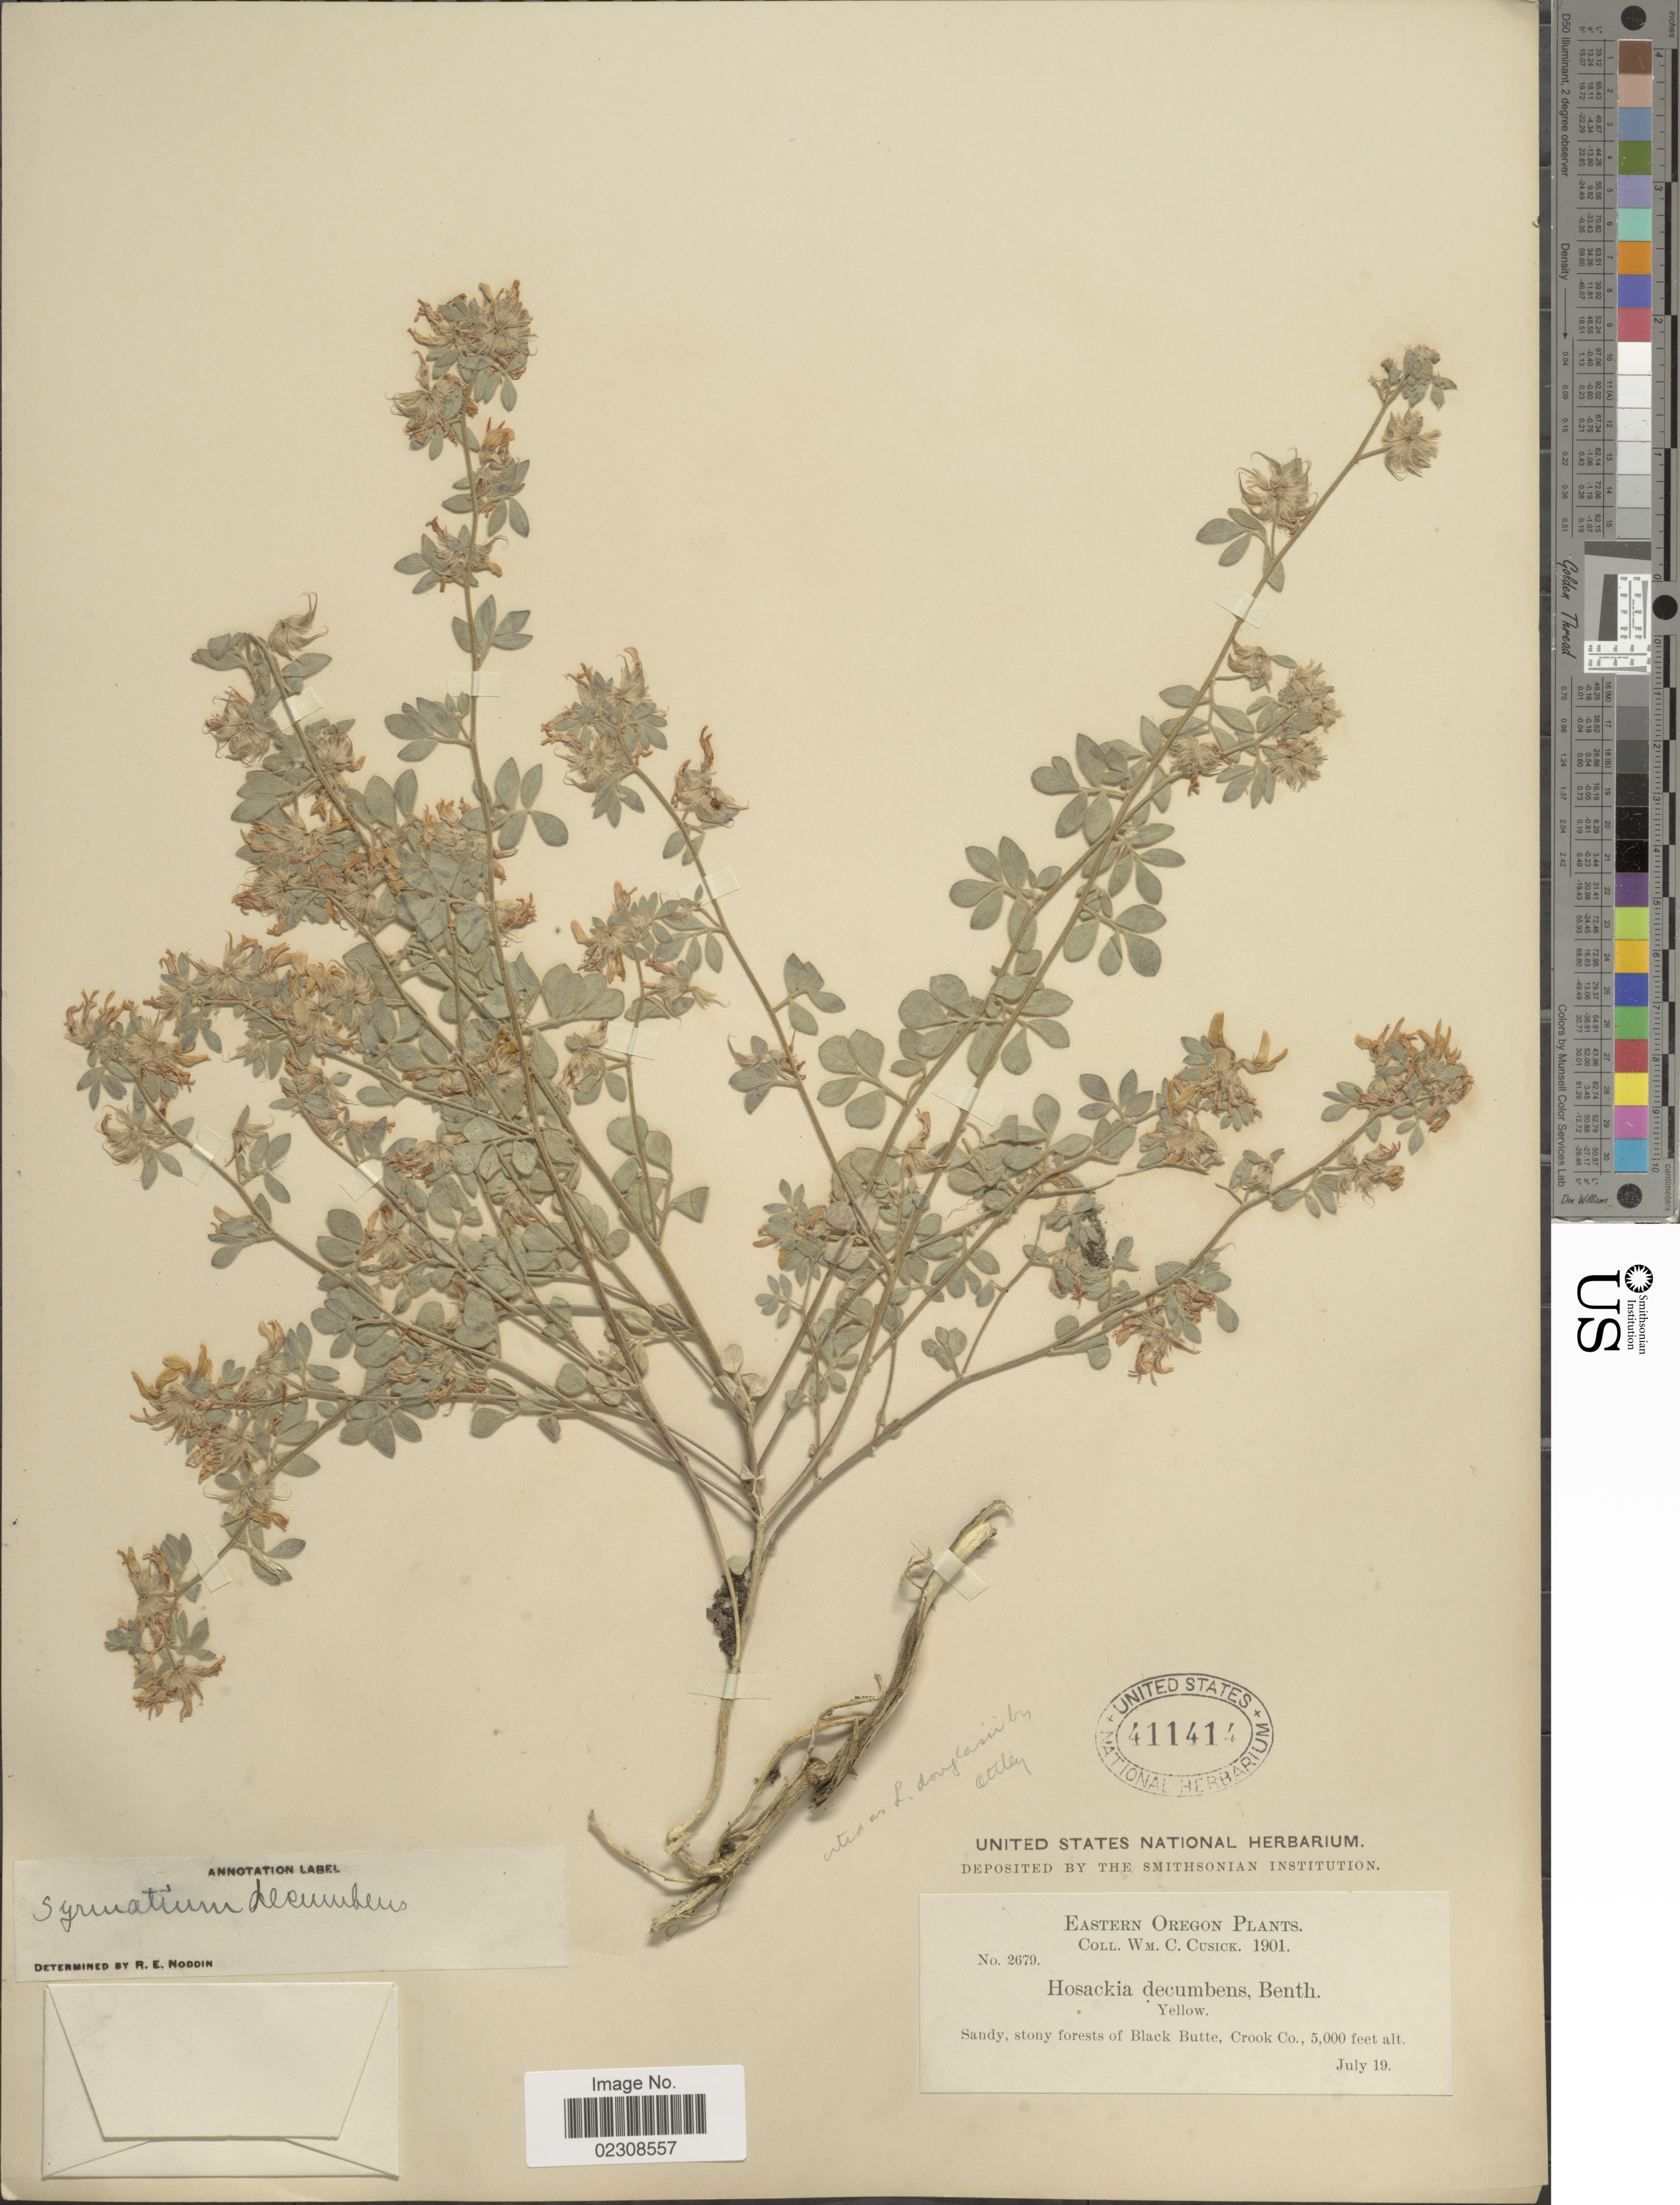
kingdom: Plantae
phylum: Tracheophyta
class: Magnoliopsida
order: Fabales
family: Fabaceae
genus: Syrmatium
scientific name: Syrmatium decumbens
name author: (Benth.) Greene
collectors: W. C. Cusick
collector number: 2679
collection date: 1901-07-19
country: United States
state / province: Oregon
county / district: Crook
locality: Eastern Oregon. Black Butte, Crook Co.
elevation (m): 1524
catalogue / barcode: US 411414